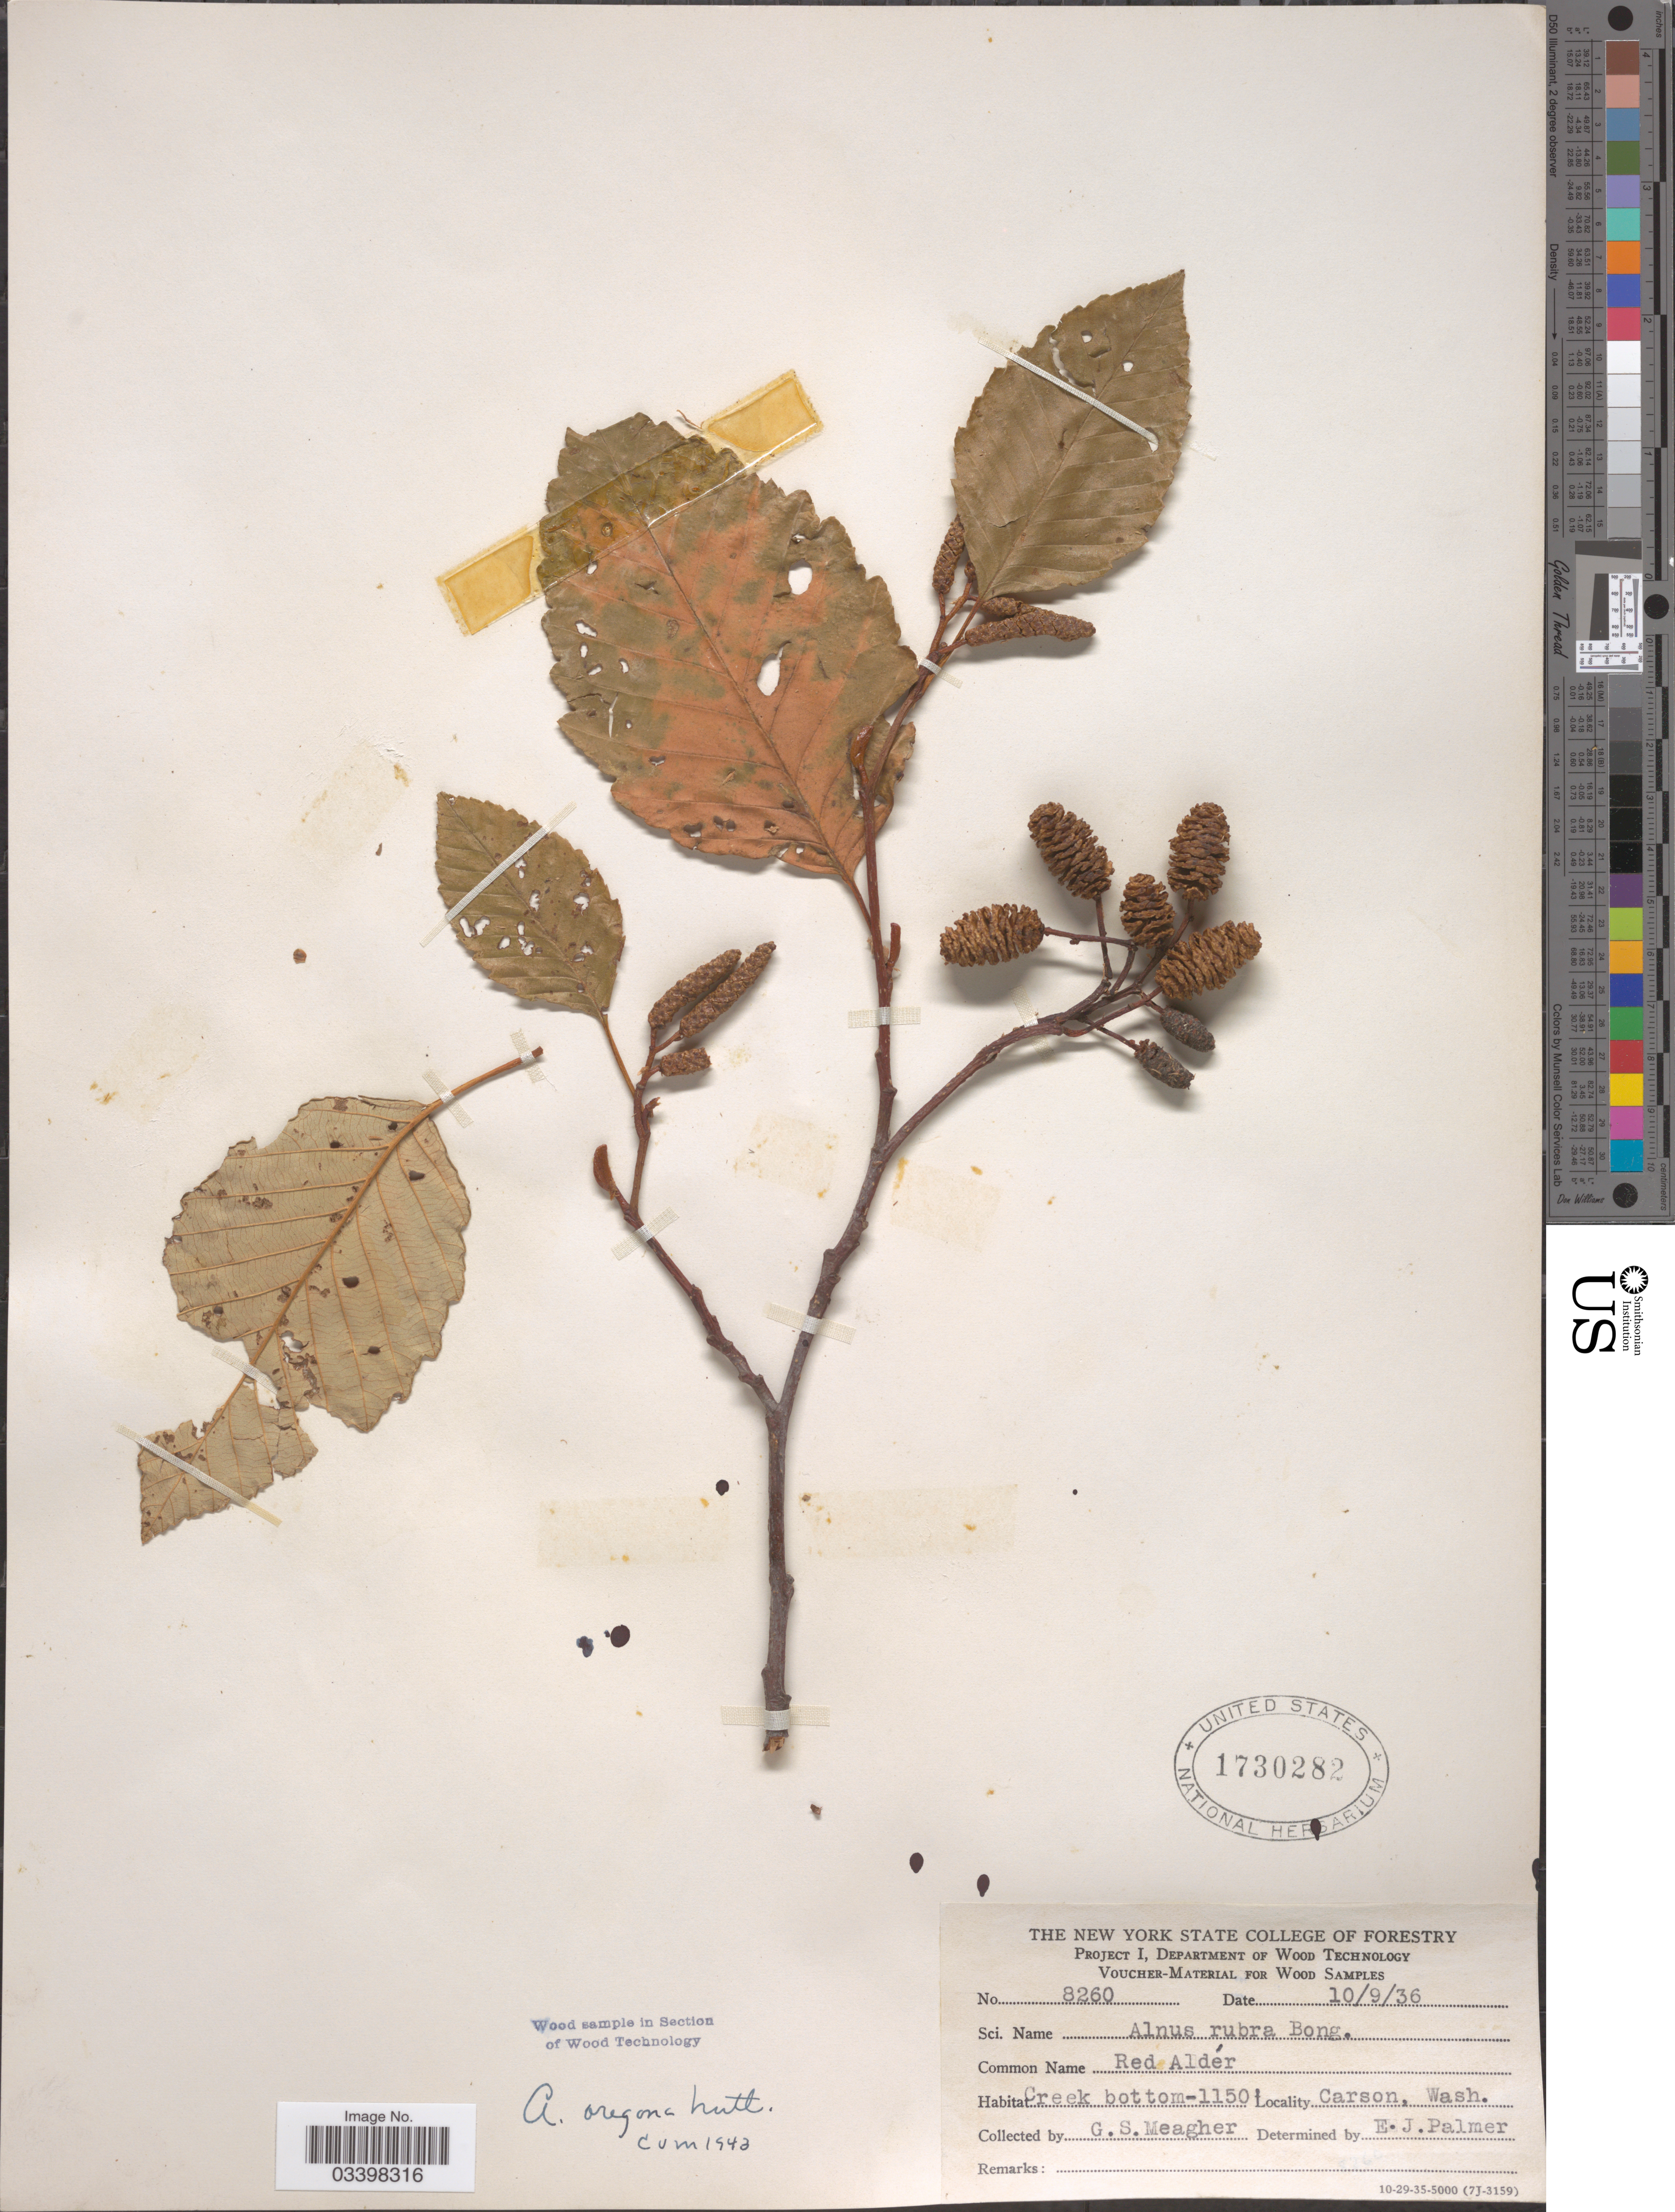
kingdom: Plantae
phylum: Tracheophyta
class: Magnoliopsida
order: Fagales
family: Betulaceae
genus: Alnus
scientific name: Alnus rubra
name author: Bong.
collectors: G. Meagher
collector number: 8260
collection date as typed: Transcribed d/m/y: 9/10/36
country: United States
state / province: Washington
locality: Carson.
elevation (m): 351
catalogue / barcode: US 1730282